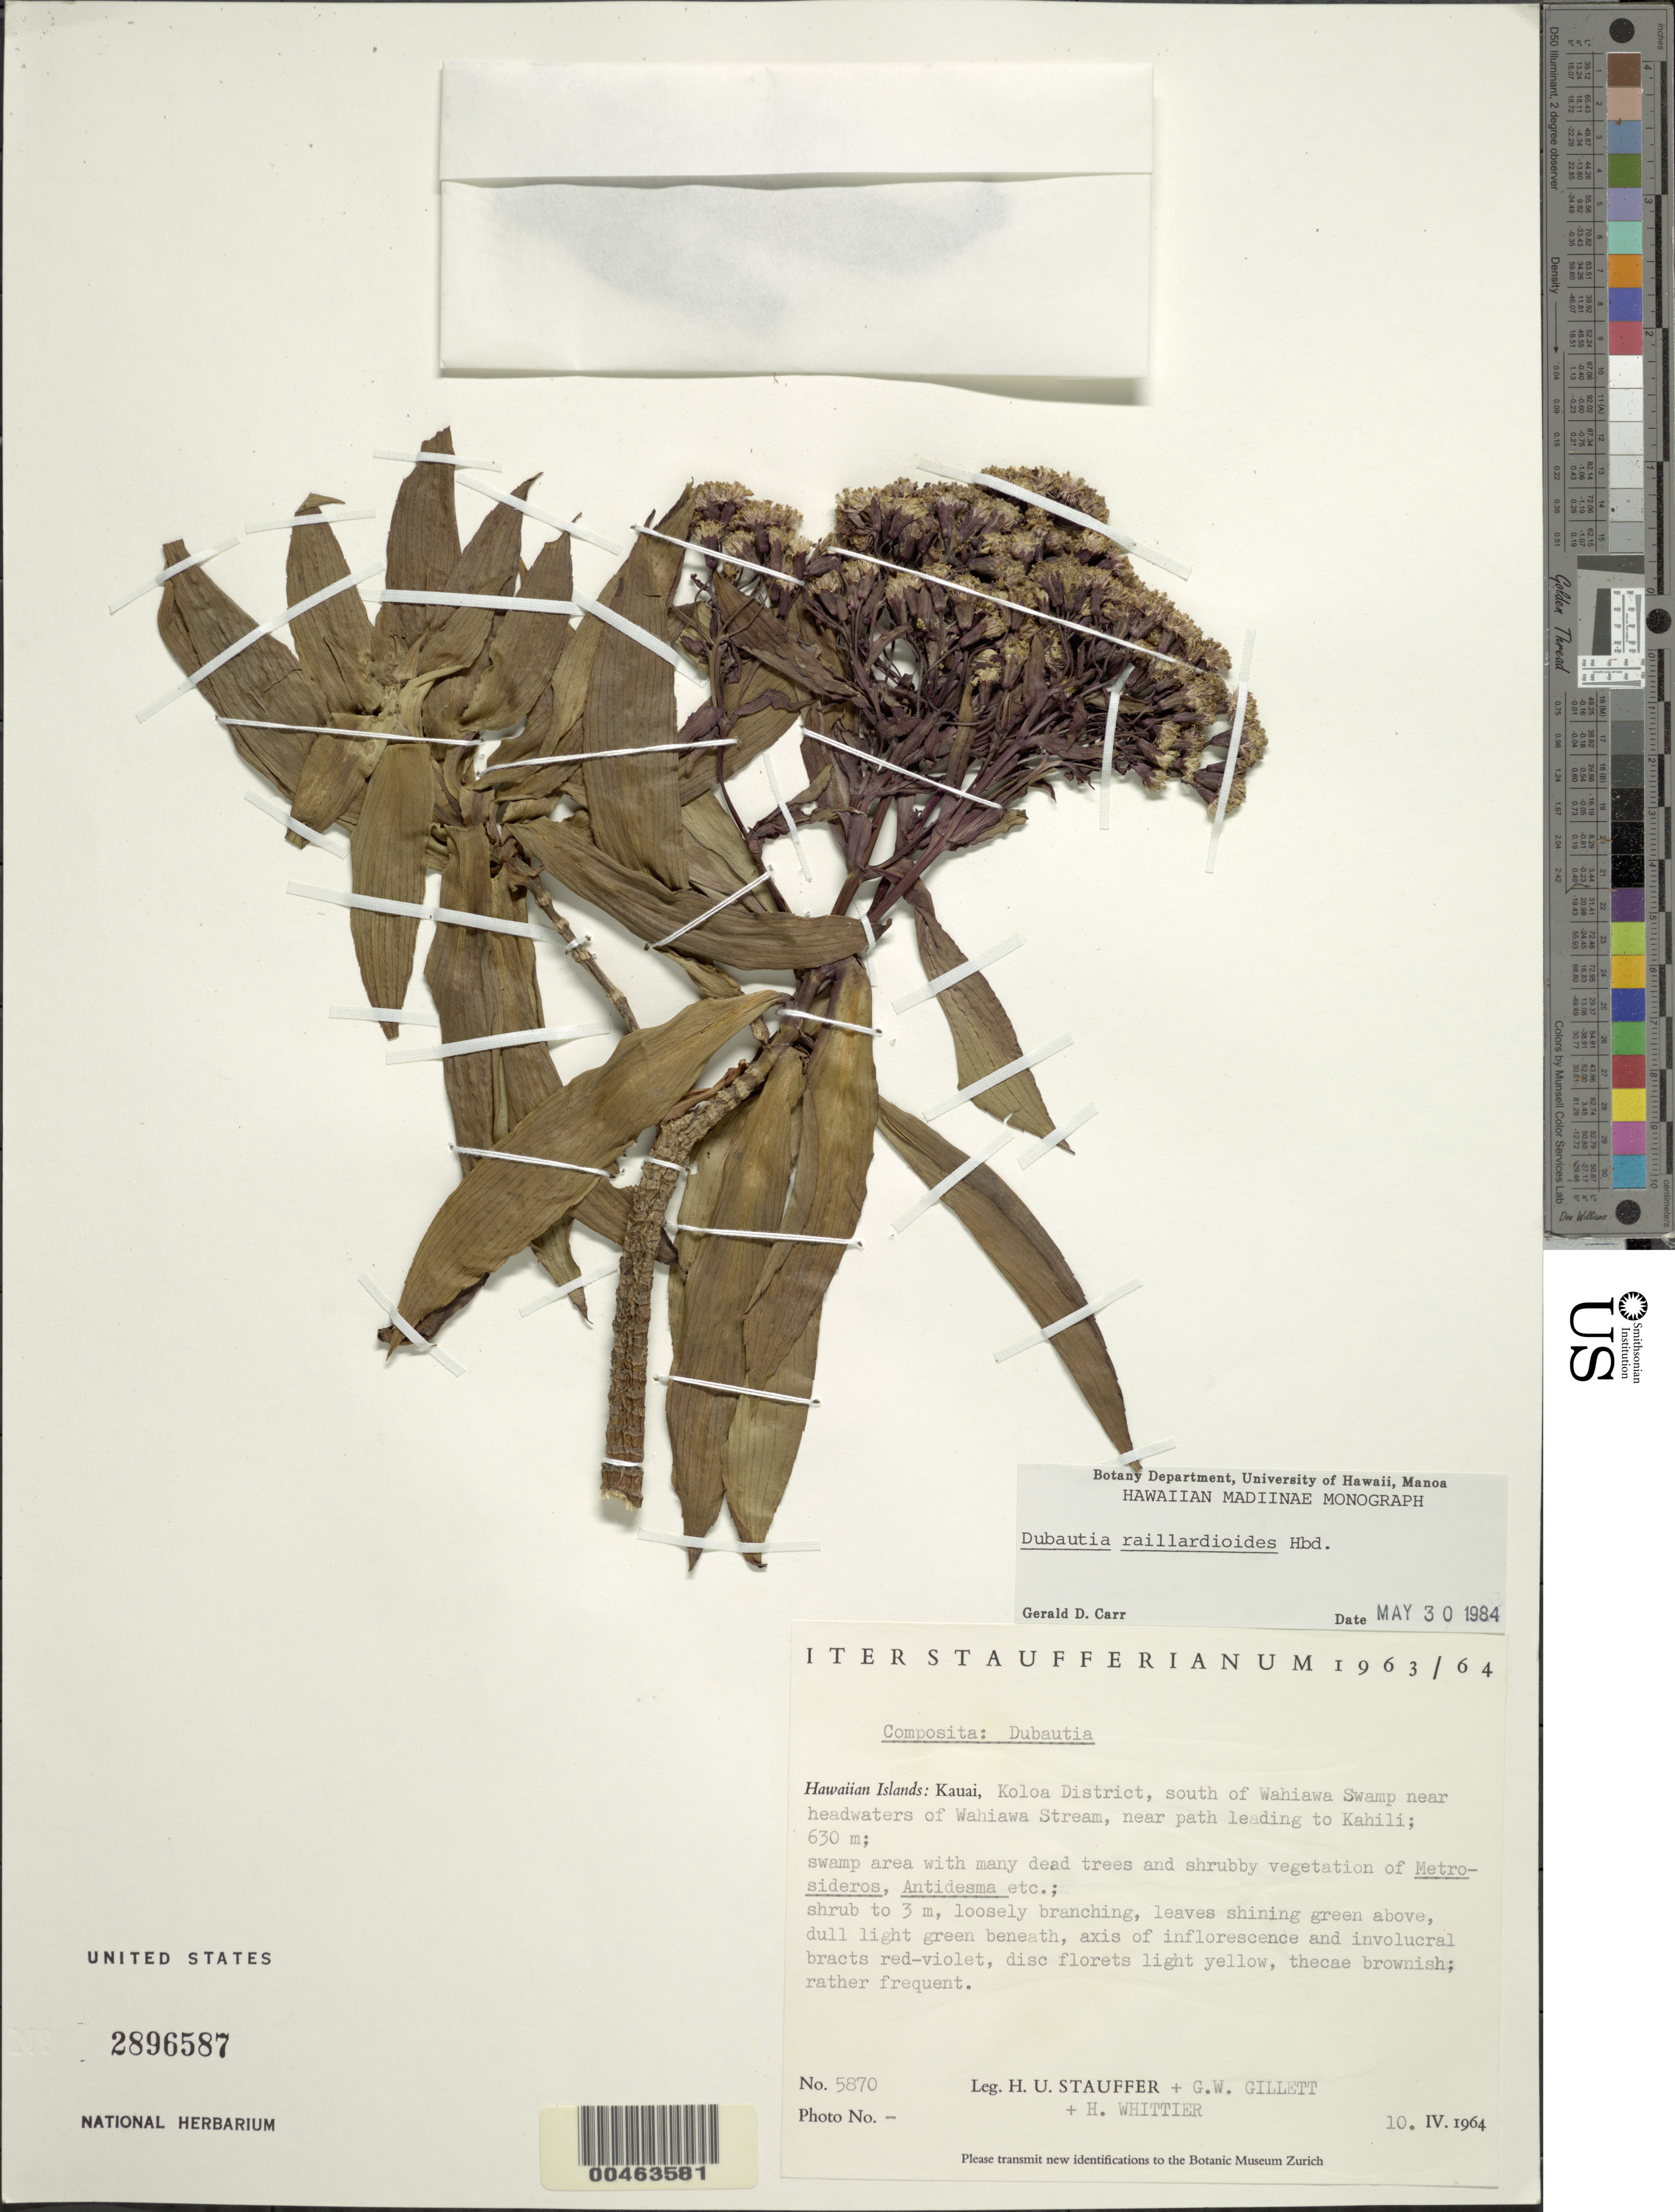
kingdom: Plantae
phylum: Tracheophyta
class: Magnoliopsida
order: Asterales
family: Asteraceae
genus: Dubautia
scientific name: Dubautia raillardioides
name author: Hillebr.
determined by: Carr, G. D.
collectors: H. U. Stauffer, G. Gillett & H. Whittier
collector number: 5870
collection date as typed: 10 Apr 1964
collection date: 1964-04-10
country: United States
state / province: Hawaii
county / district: Kauai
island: Kaua'i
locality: Koloa District, South of Wahiawa Swamp near headwaters of Wahiawa Stream, near path leading to Kahili.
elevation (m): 630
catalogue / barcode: US 2896587